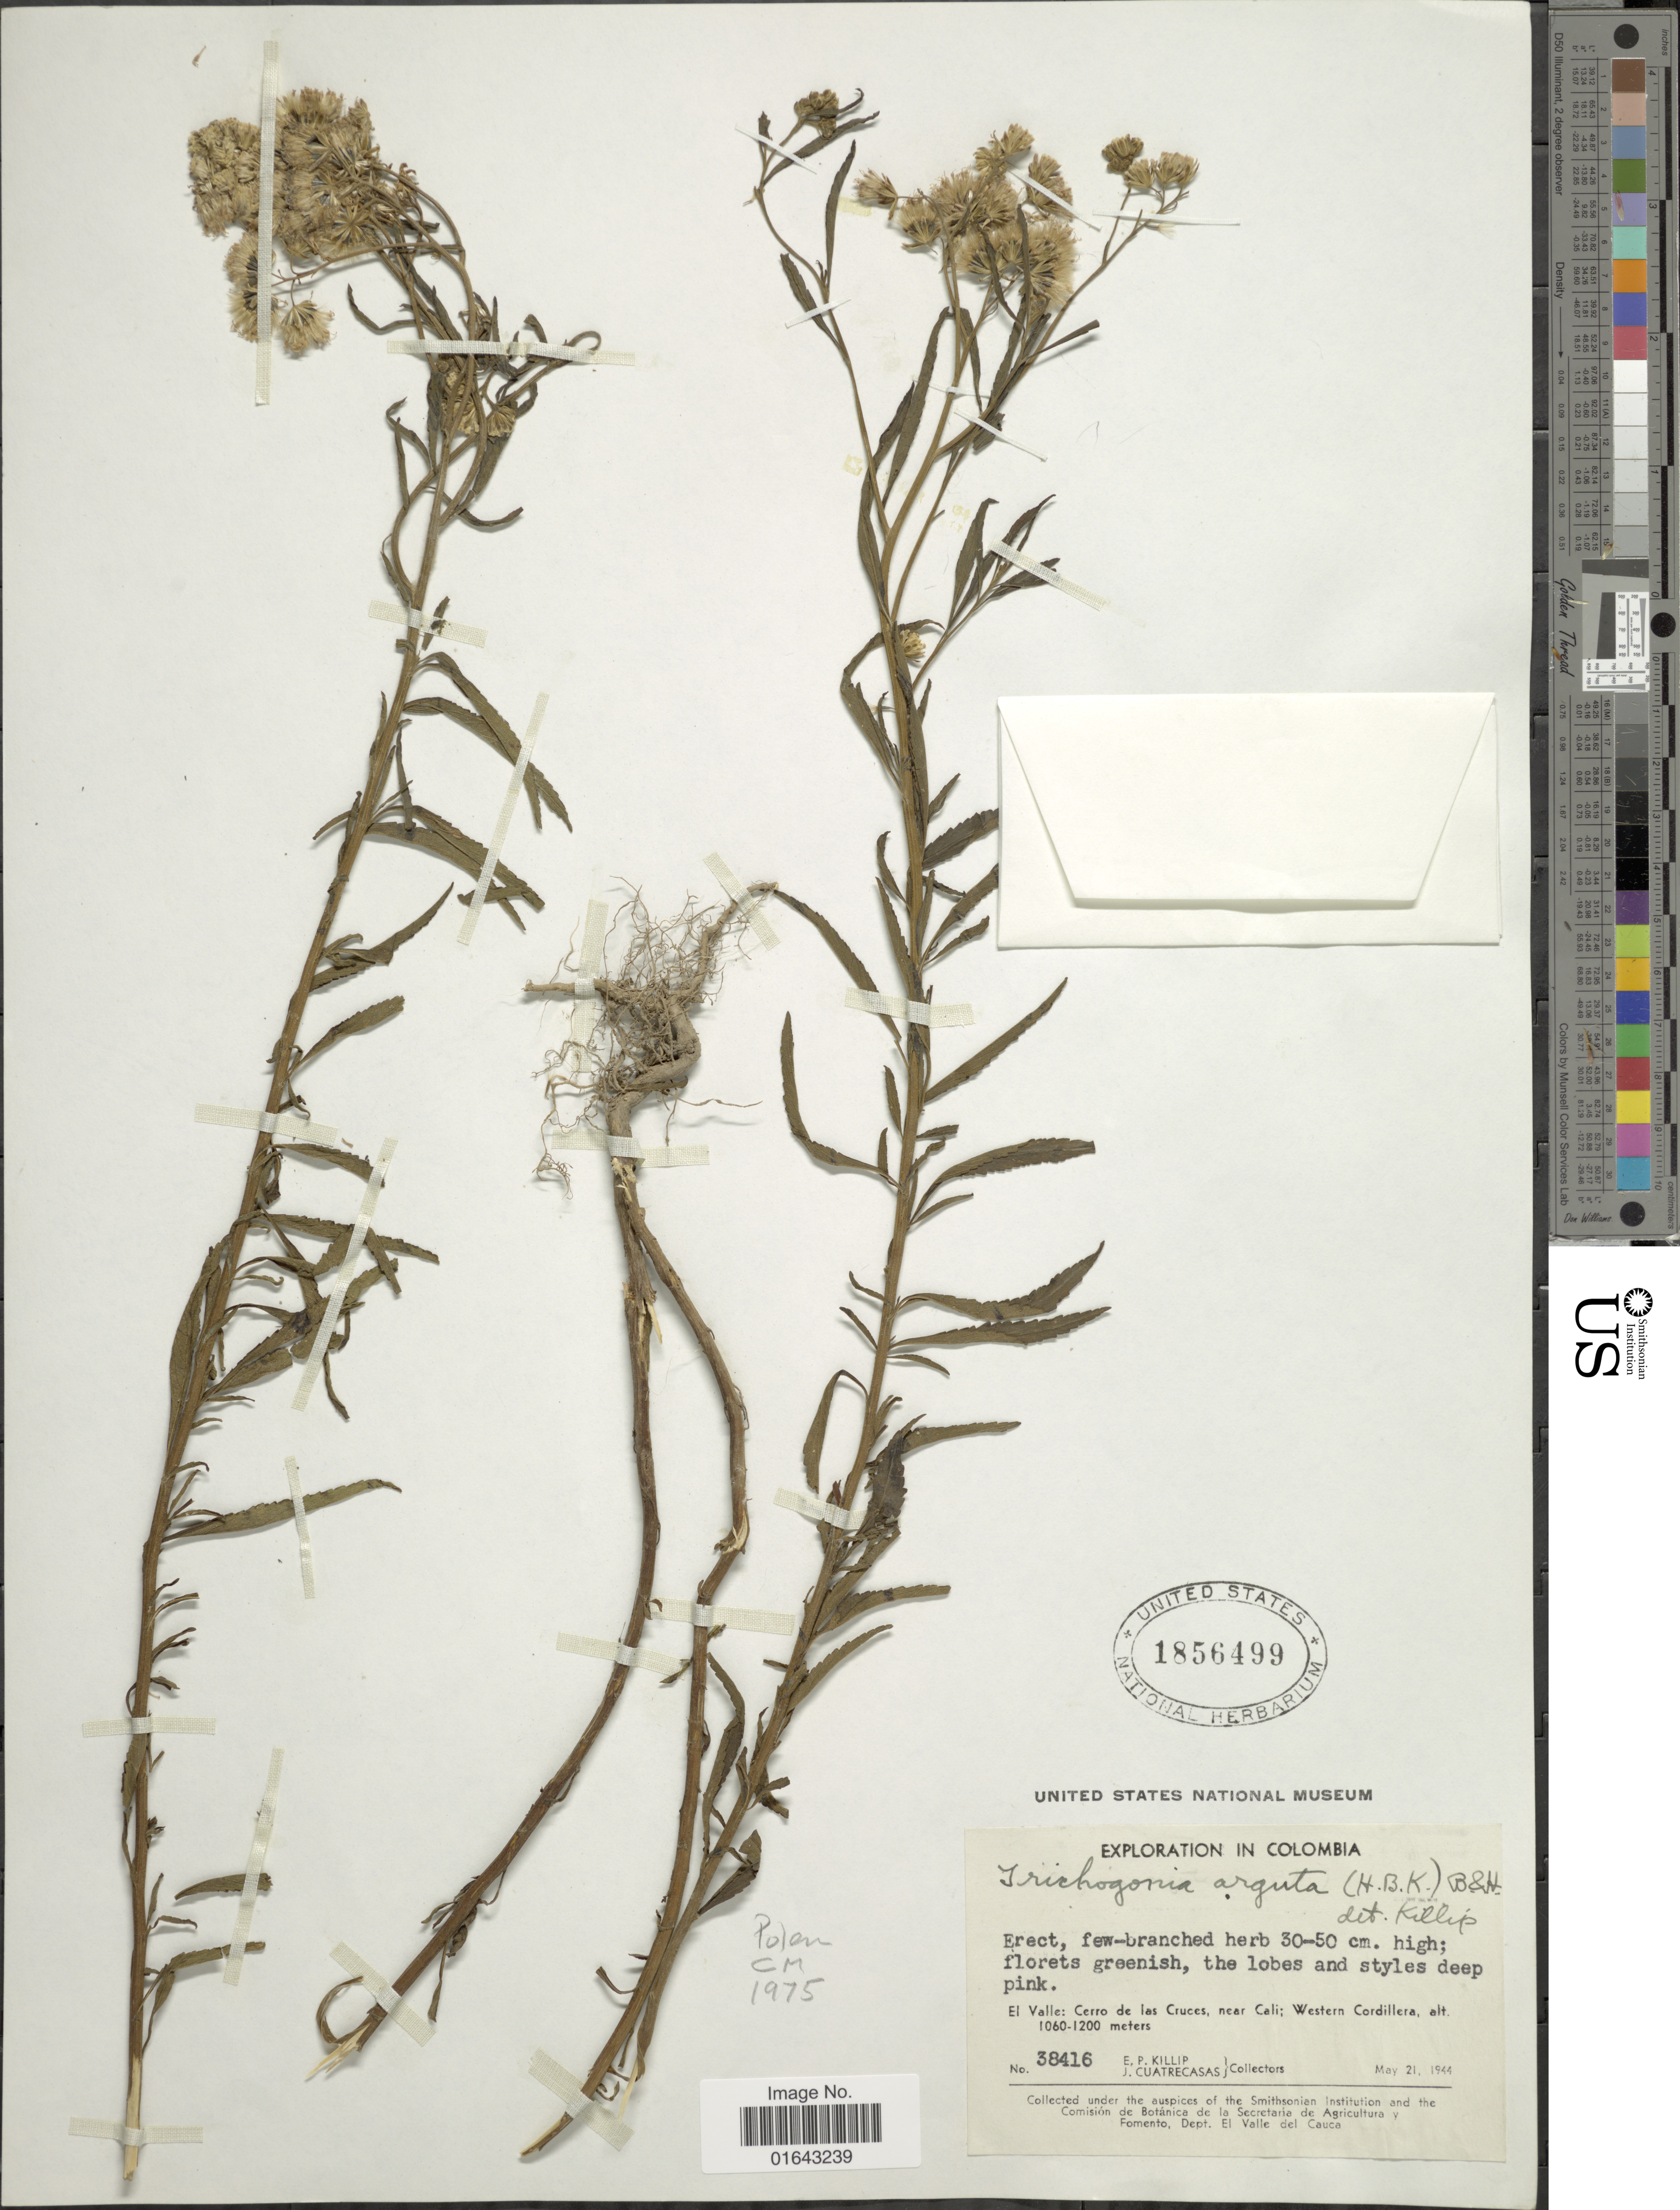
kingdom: Plantae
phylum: Tracheophyta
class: Magnoliopsida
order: Asterales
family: Asteraceae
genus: Trichogonia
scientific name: Trichogonia arguta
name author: (Kunth) Benth. & Hook. f. ex Klatt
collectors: E. P. Killip & J. Cuatrecasas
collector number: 38416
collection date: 1944-05-21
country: Colombia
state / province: Valle del Cauca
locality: El Valle: Cerro de las Cruces, near Cali; Western Cordillera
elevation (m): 1060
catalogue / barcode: US 1856499